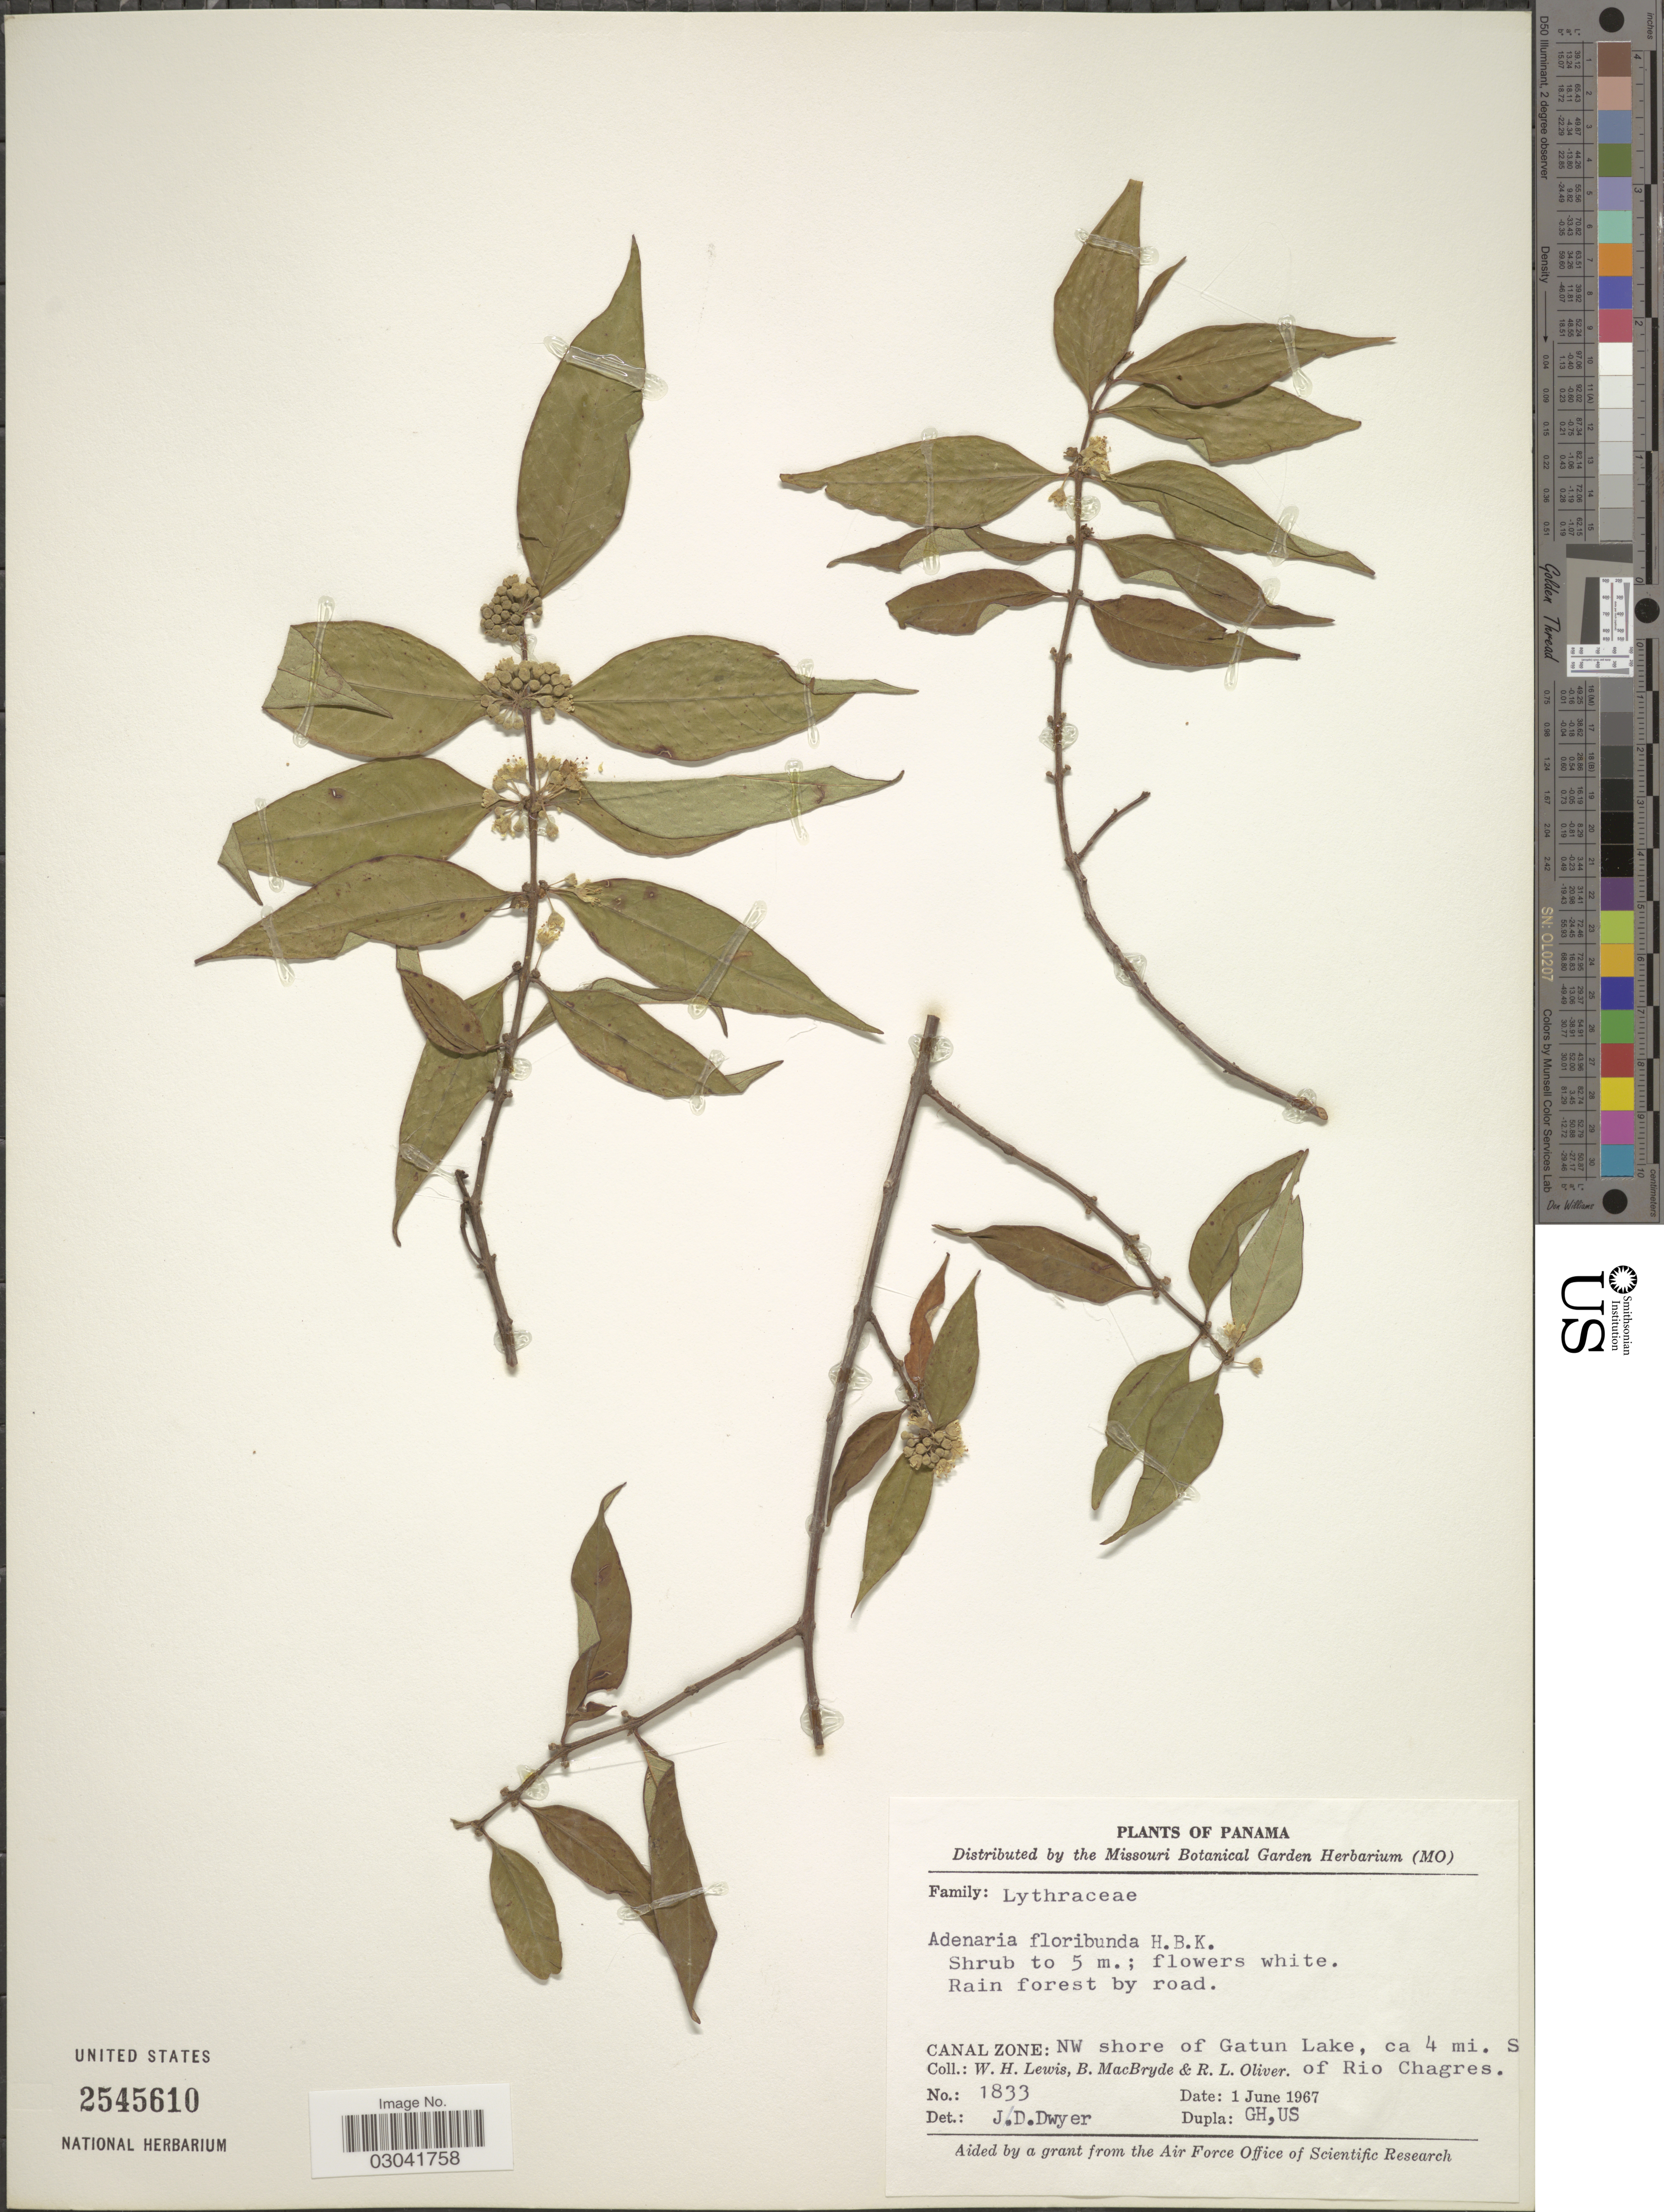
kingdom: Plantae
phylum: Tracheophyta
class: Magnoliopsida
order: Myrtales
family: Lythraceae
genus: Adenaria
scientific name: Adenaria floribunda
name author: Kunth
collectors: W. H. Lewis, B. MacBryde & R. Oliver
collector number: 1833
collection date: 1967-06-01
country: Panama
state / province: Colón / Panamá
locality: Canal Zone: NW shore of Gatun Lake, ca 4 mi. S. of Rio Chagres.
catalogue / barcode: US 2545610